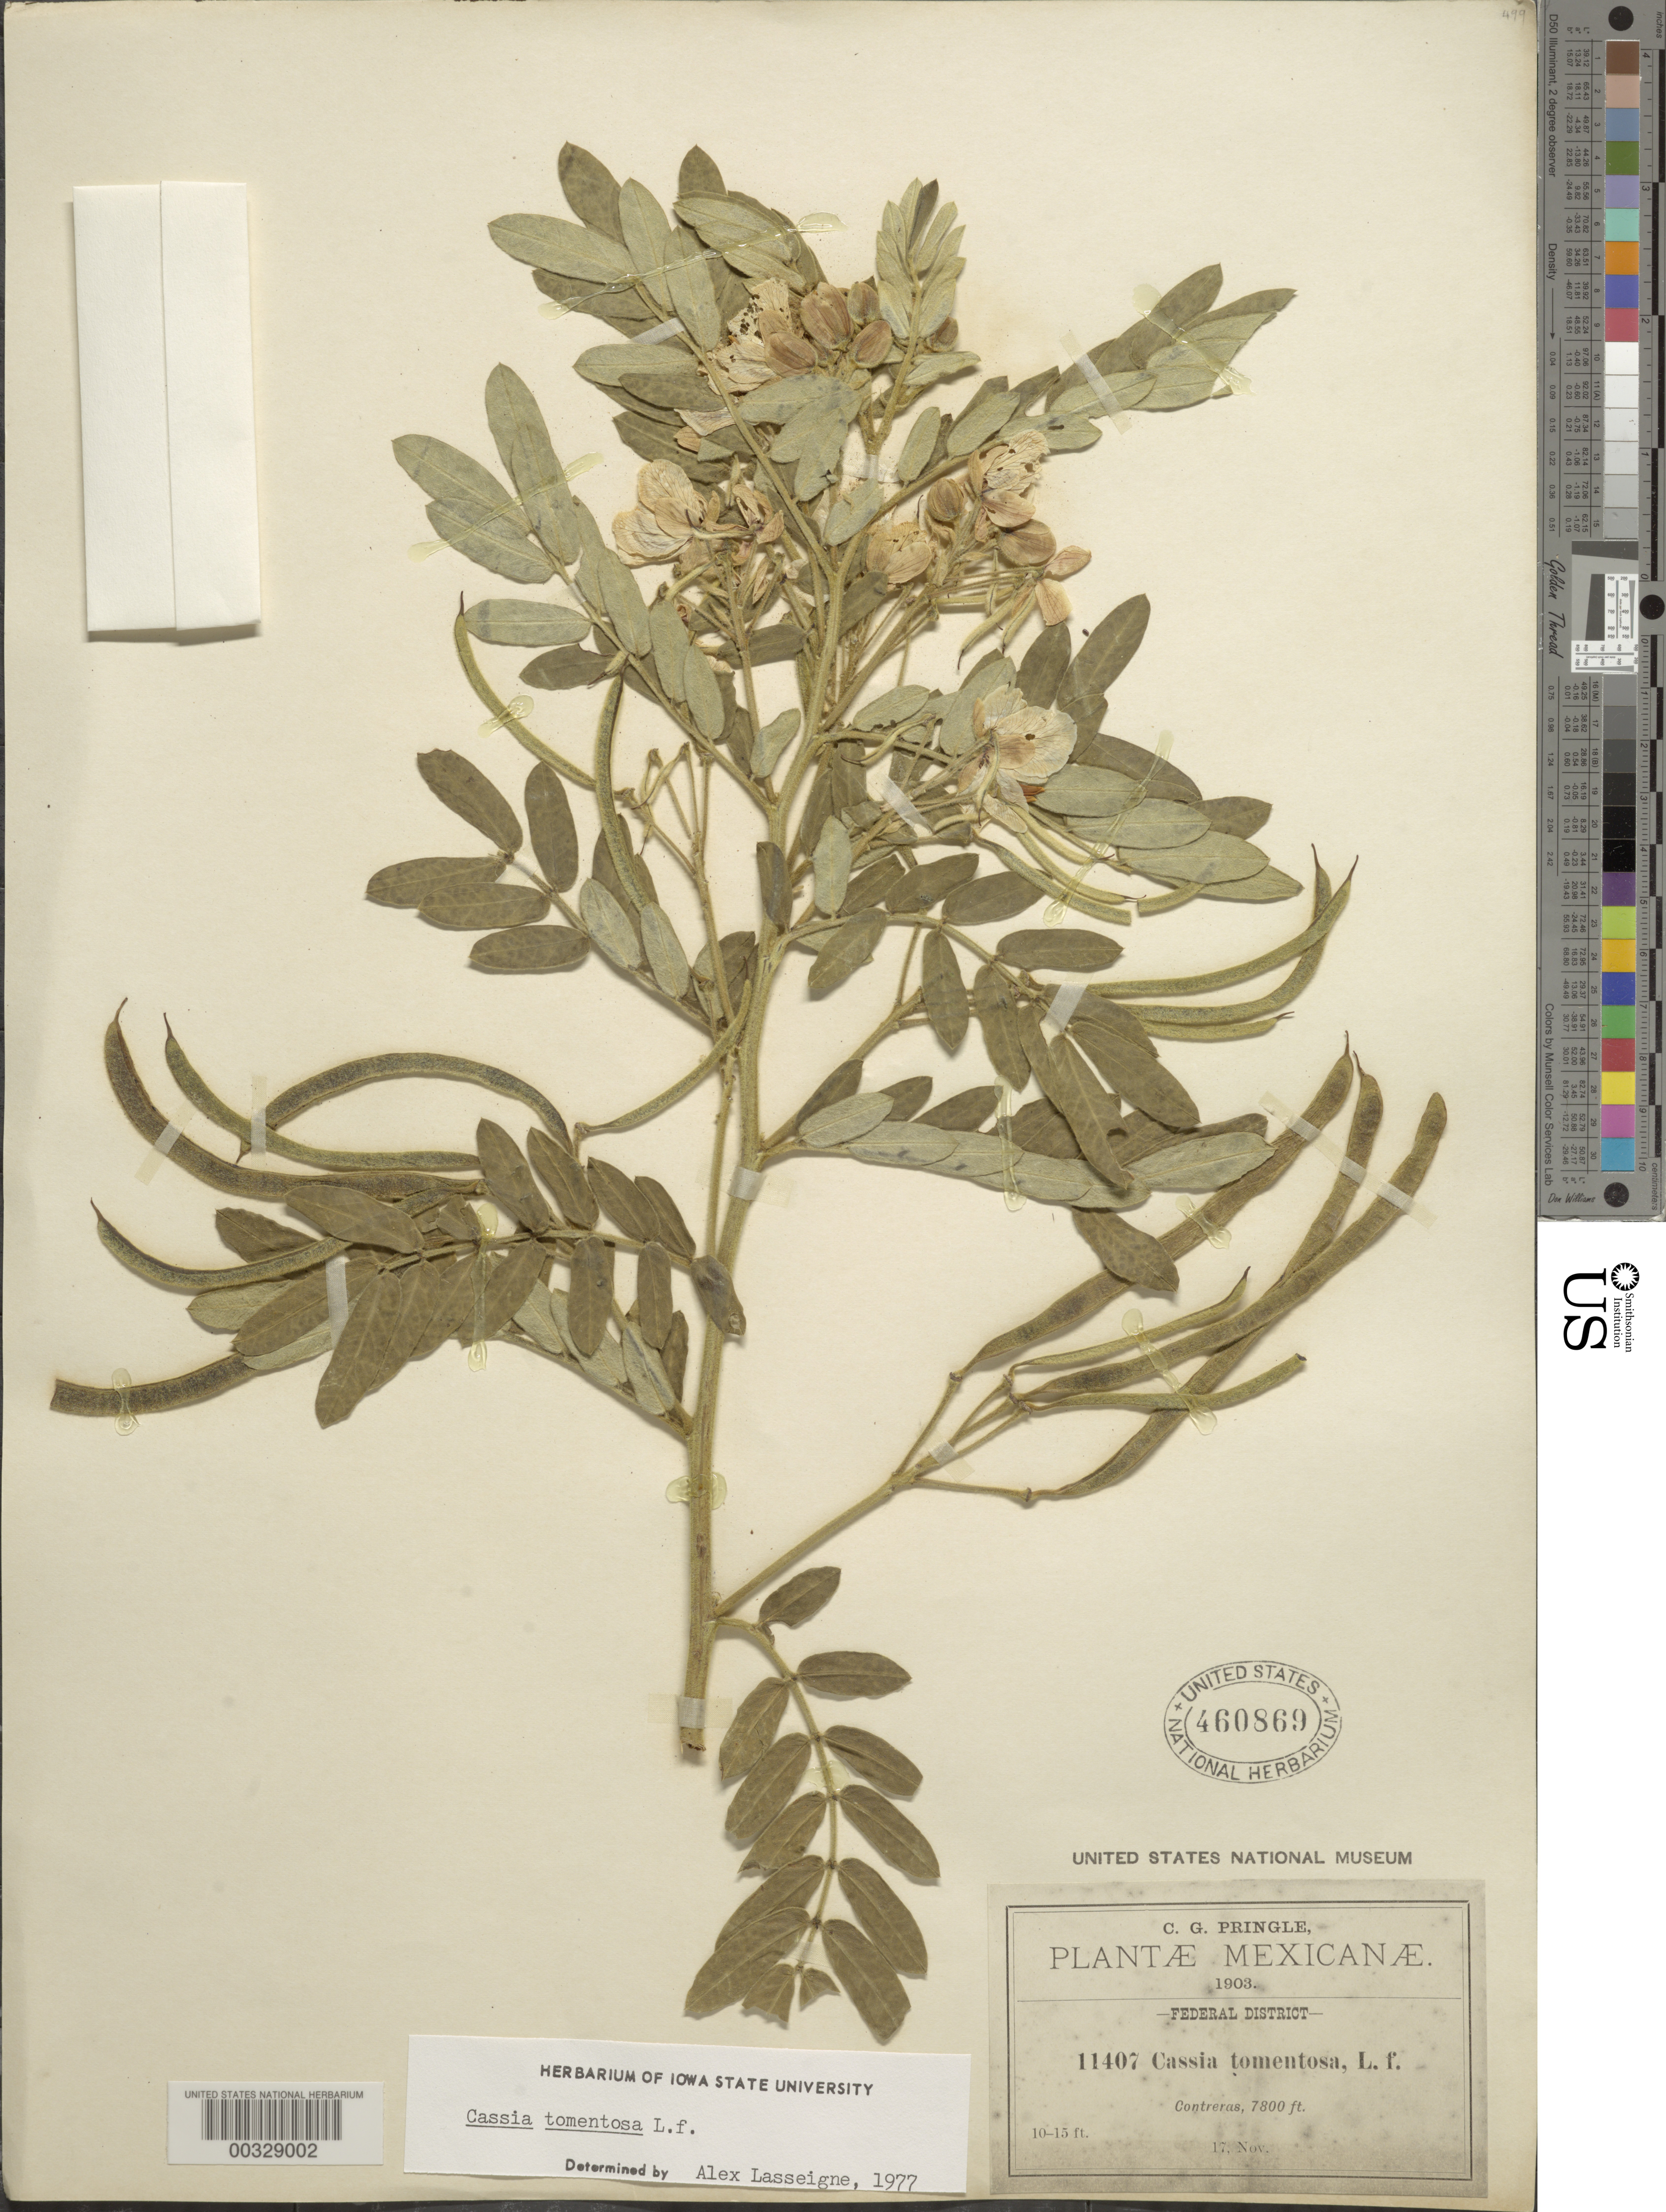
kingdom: Plantae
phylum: Tracheophyta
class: Magnoliopsida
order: Fabales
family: Fabaceae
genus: Senna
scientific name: Senna multiglandulosa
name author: (Jacq.) H.S. Irwin & Barneby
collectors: C. G. Pringle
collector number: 11407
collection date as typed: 17 Nov 1903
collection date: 1903-11-17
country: Mexico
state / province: Distrito Federal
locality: Contreras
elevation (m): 2377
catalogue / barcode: US 460869